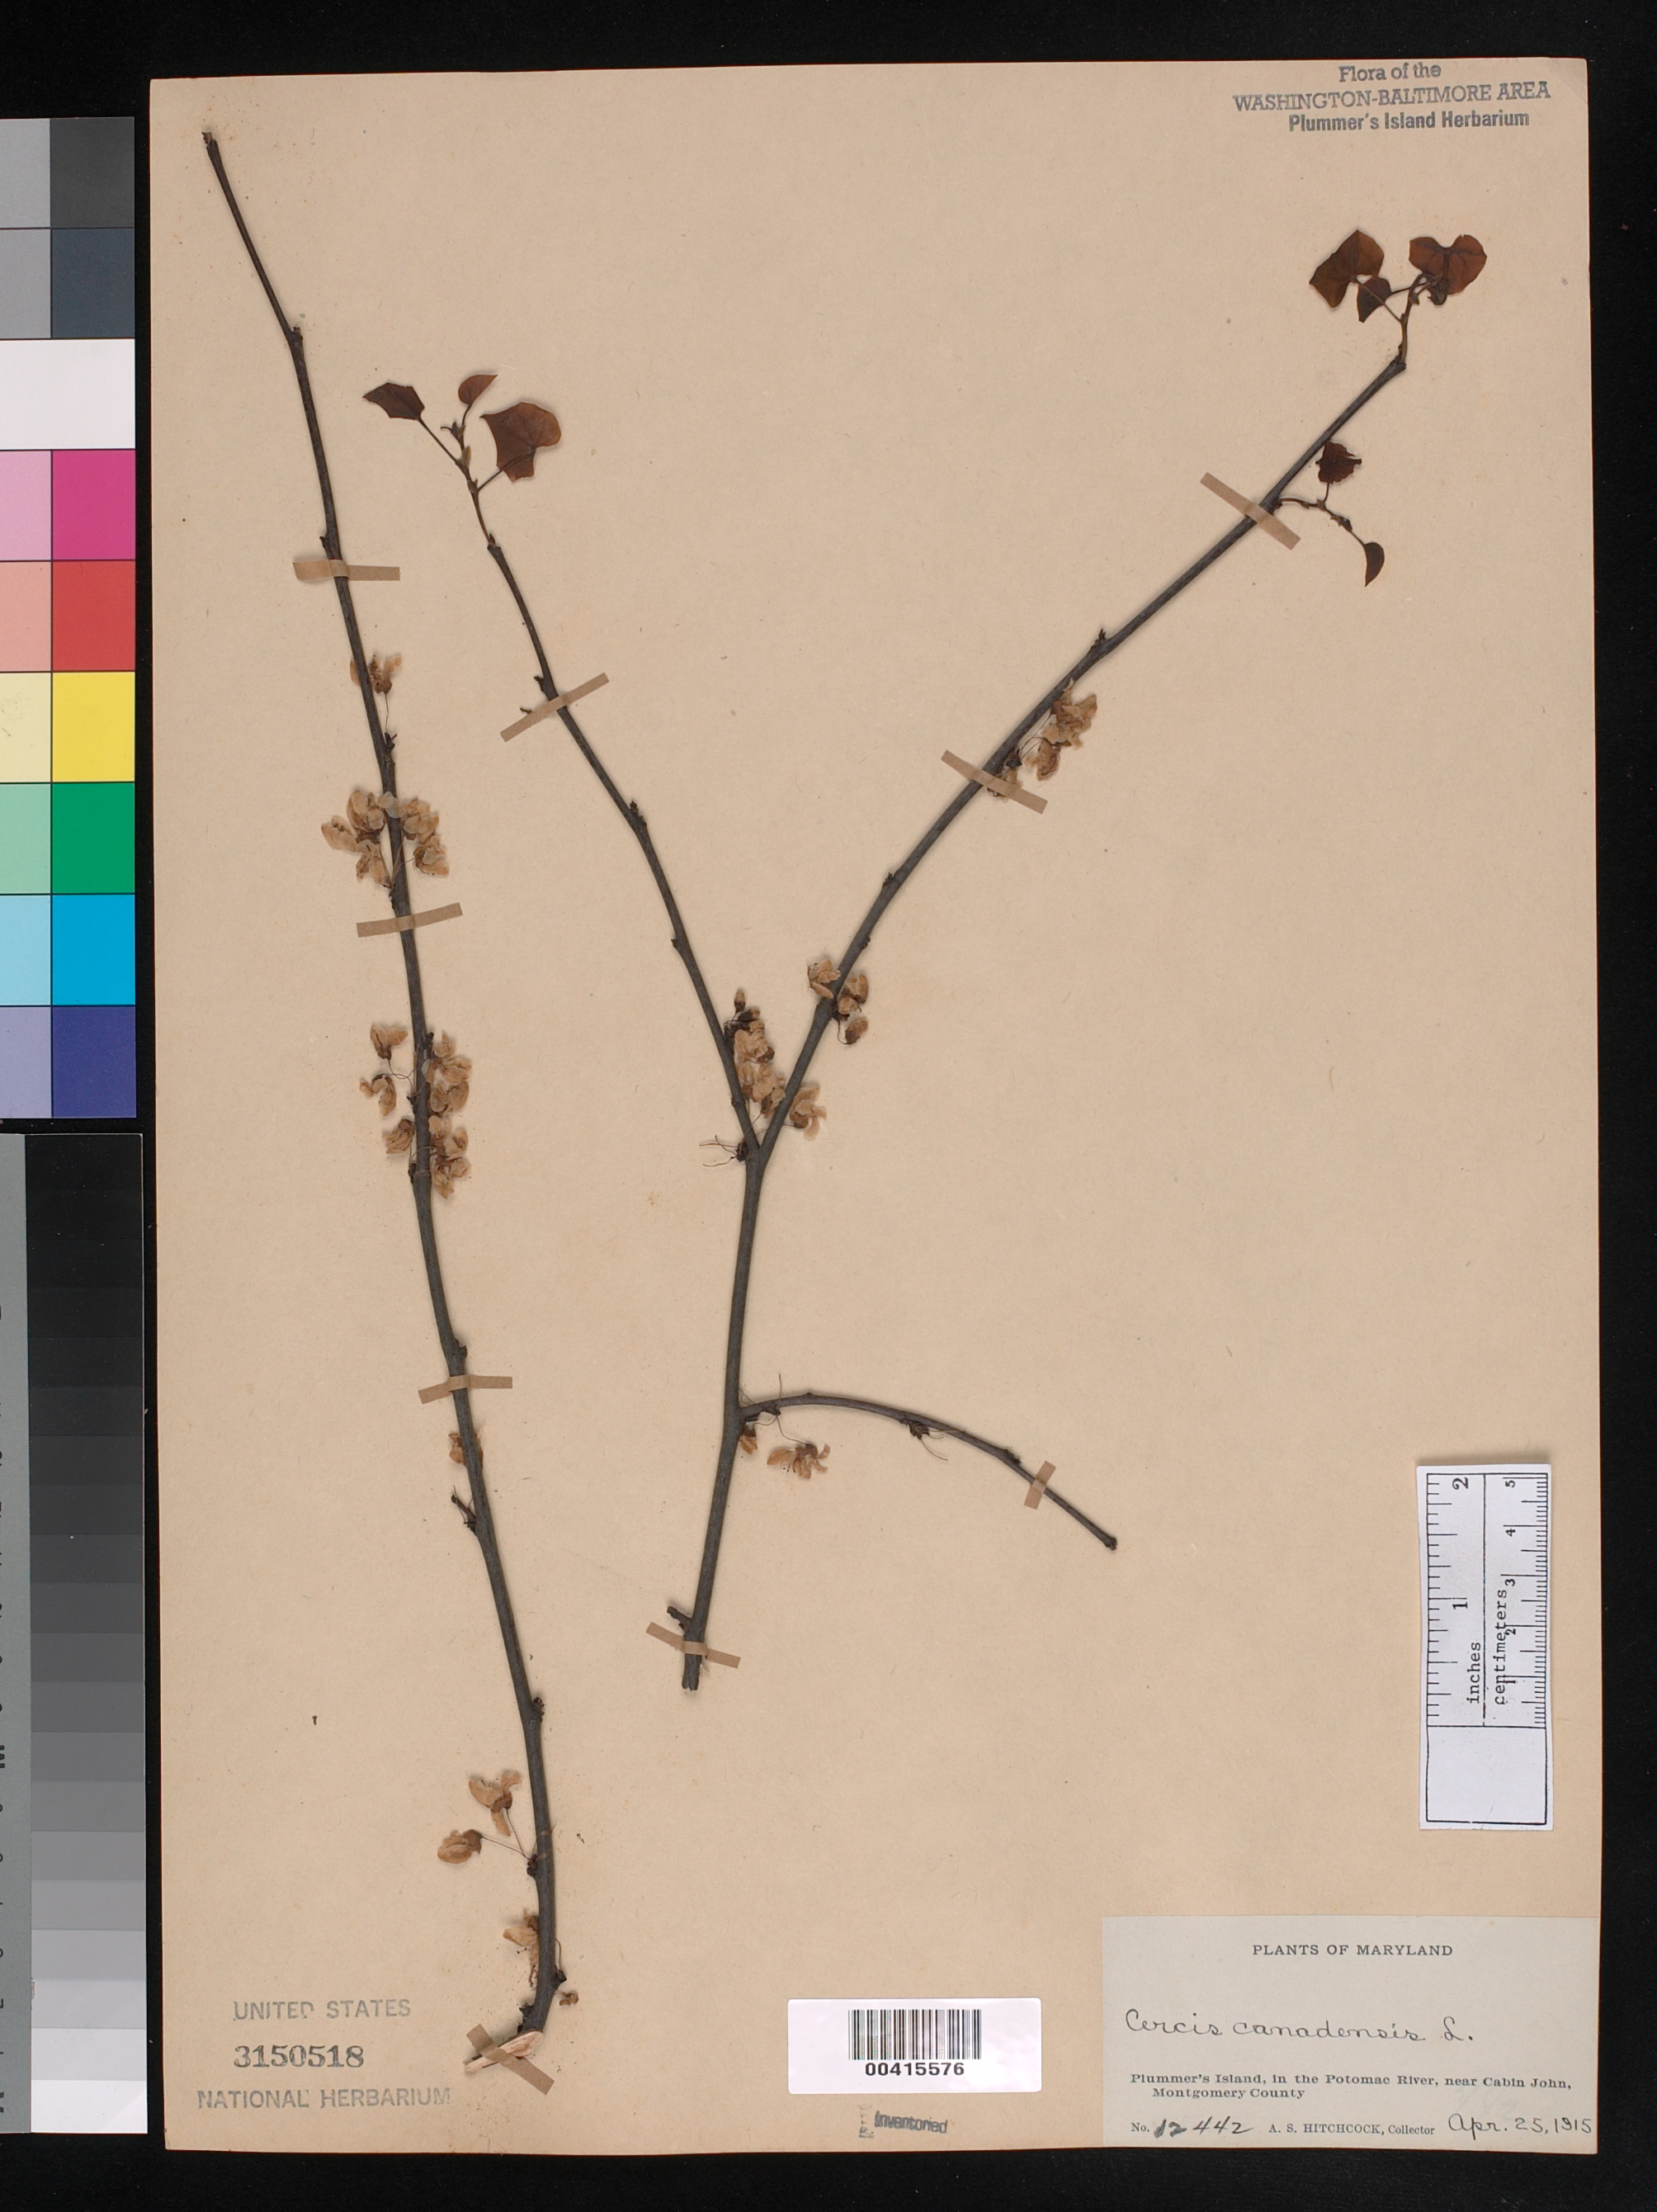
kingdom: Plantae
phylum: Tracheophyta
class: Magnoliopsida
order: Fabales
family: Fabaceae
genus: Cercis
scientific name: Cercis canadensis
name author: L.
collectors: A. S. Hitchcock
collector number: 12442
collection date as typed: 25 Apr 1915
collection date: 1915-04-25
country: United States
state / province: Maryland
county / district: Montgomery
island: Plummers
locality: Plummer's Island C. & O. Canal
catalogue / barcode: US 3150518